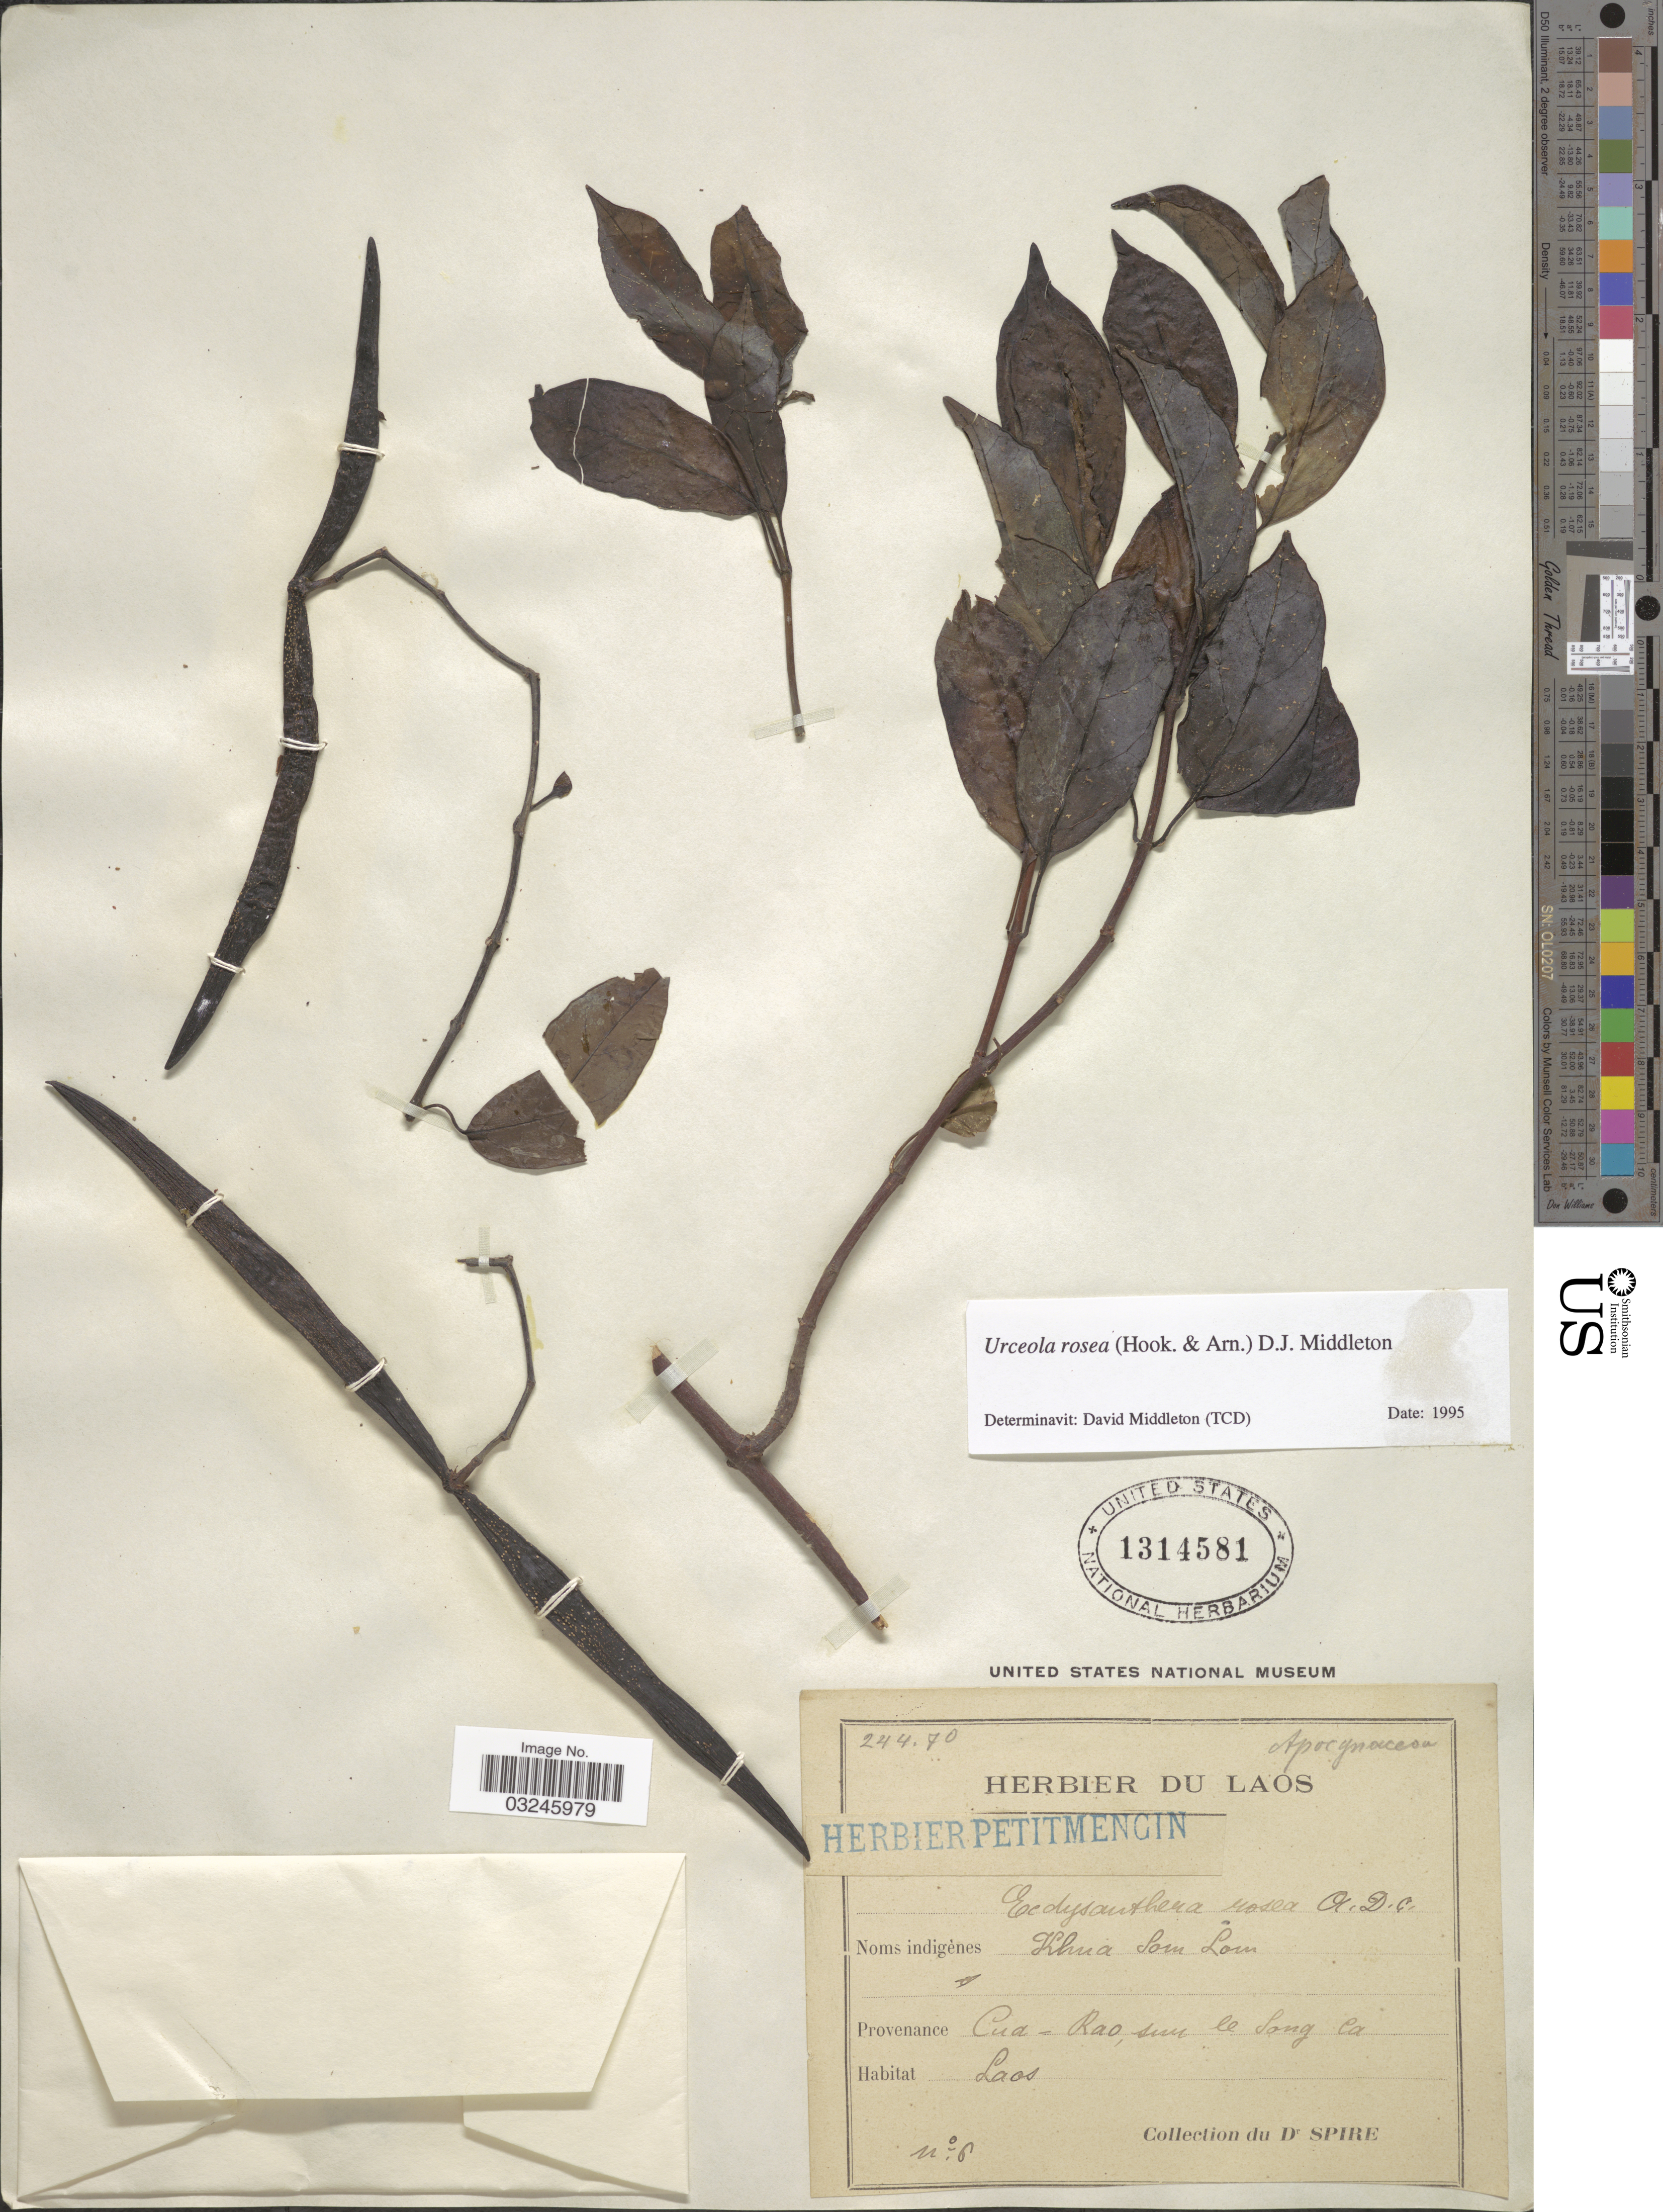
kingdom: Plantae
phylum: Tracheophyta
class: Magnoliopsida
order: Gentianales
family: Apocynaceae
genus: Urceola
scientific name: Urceola rosea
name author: Hook. & Arn.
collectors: -. Spire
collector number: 6*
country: Laos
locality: Provenance Cua-Rao.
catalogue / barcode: US 1314581